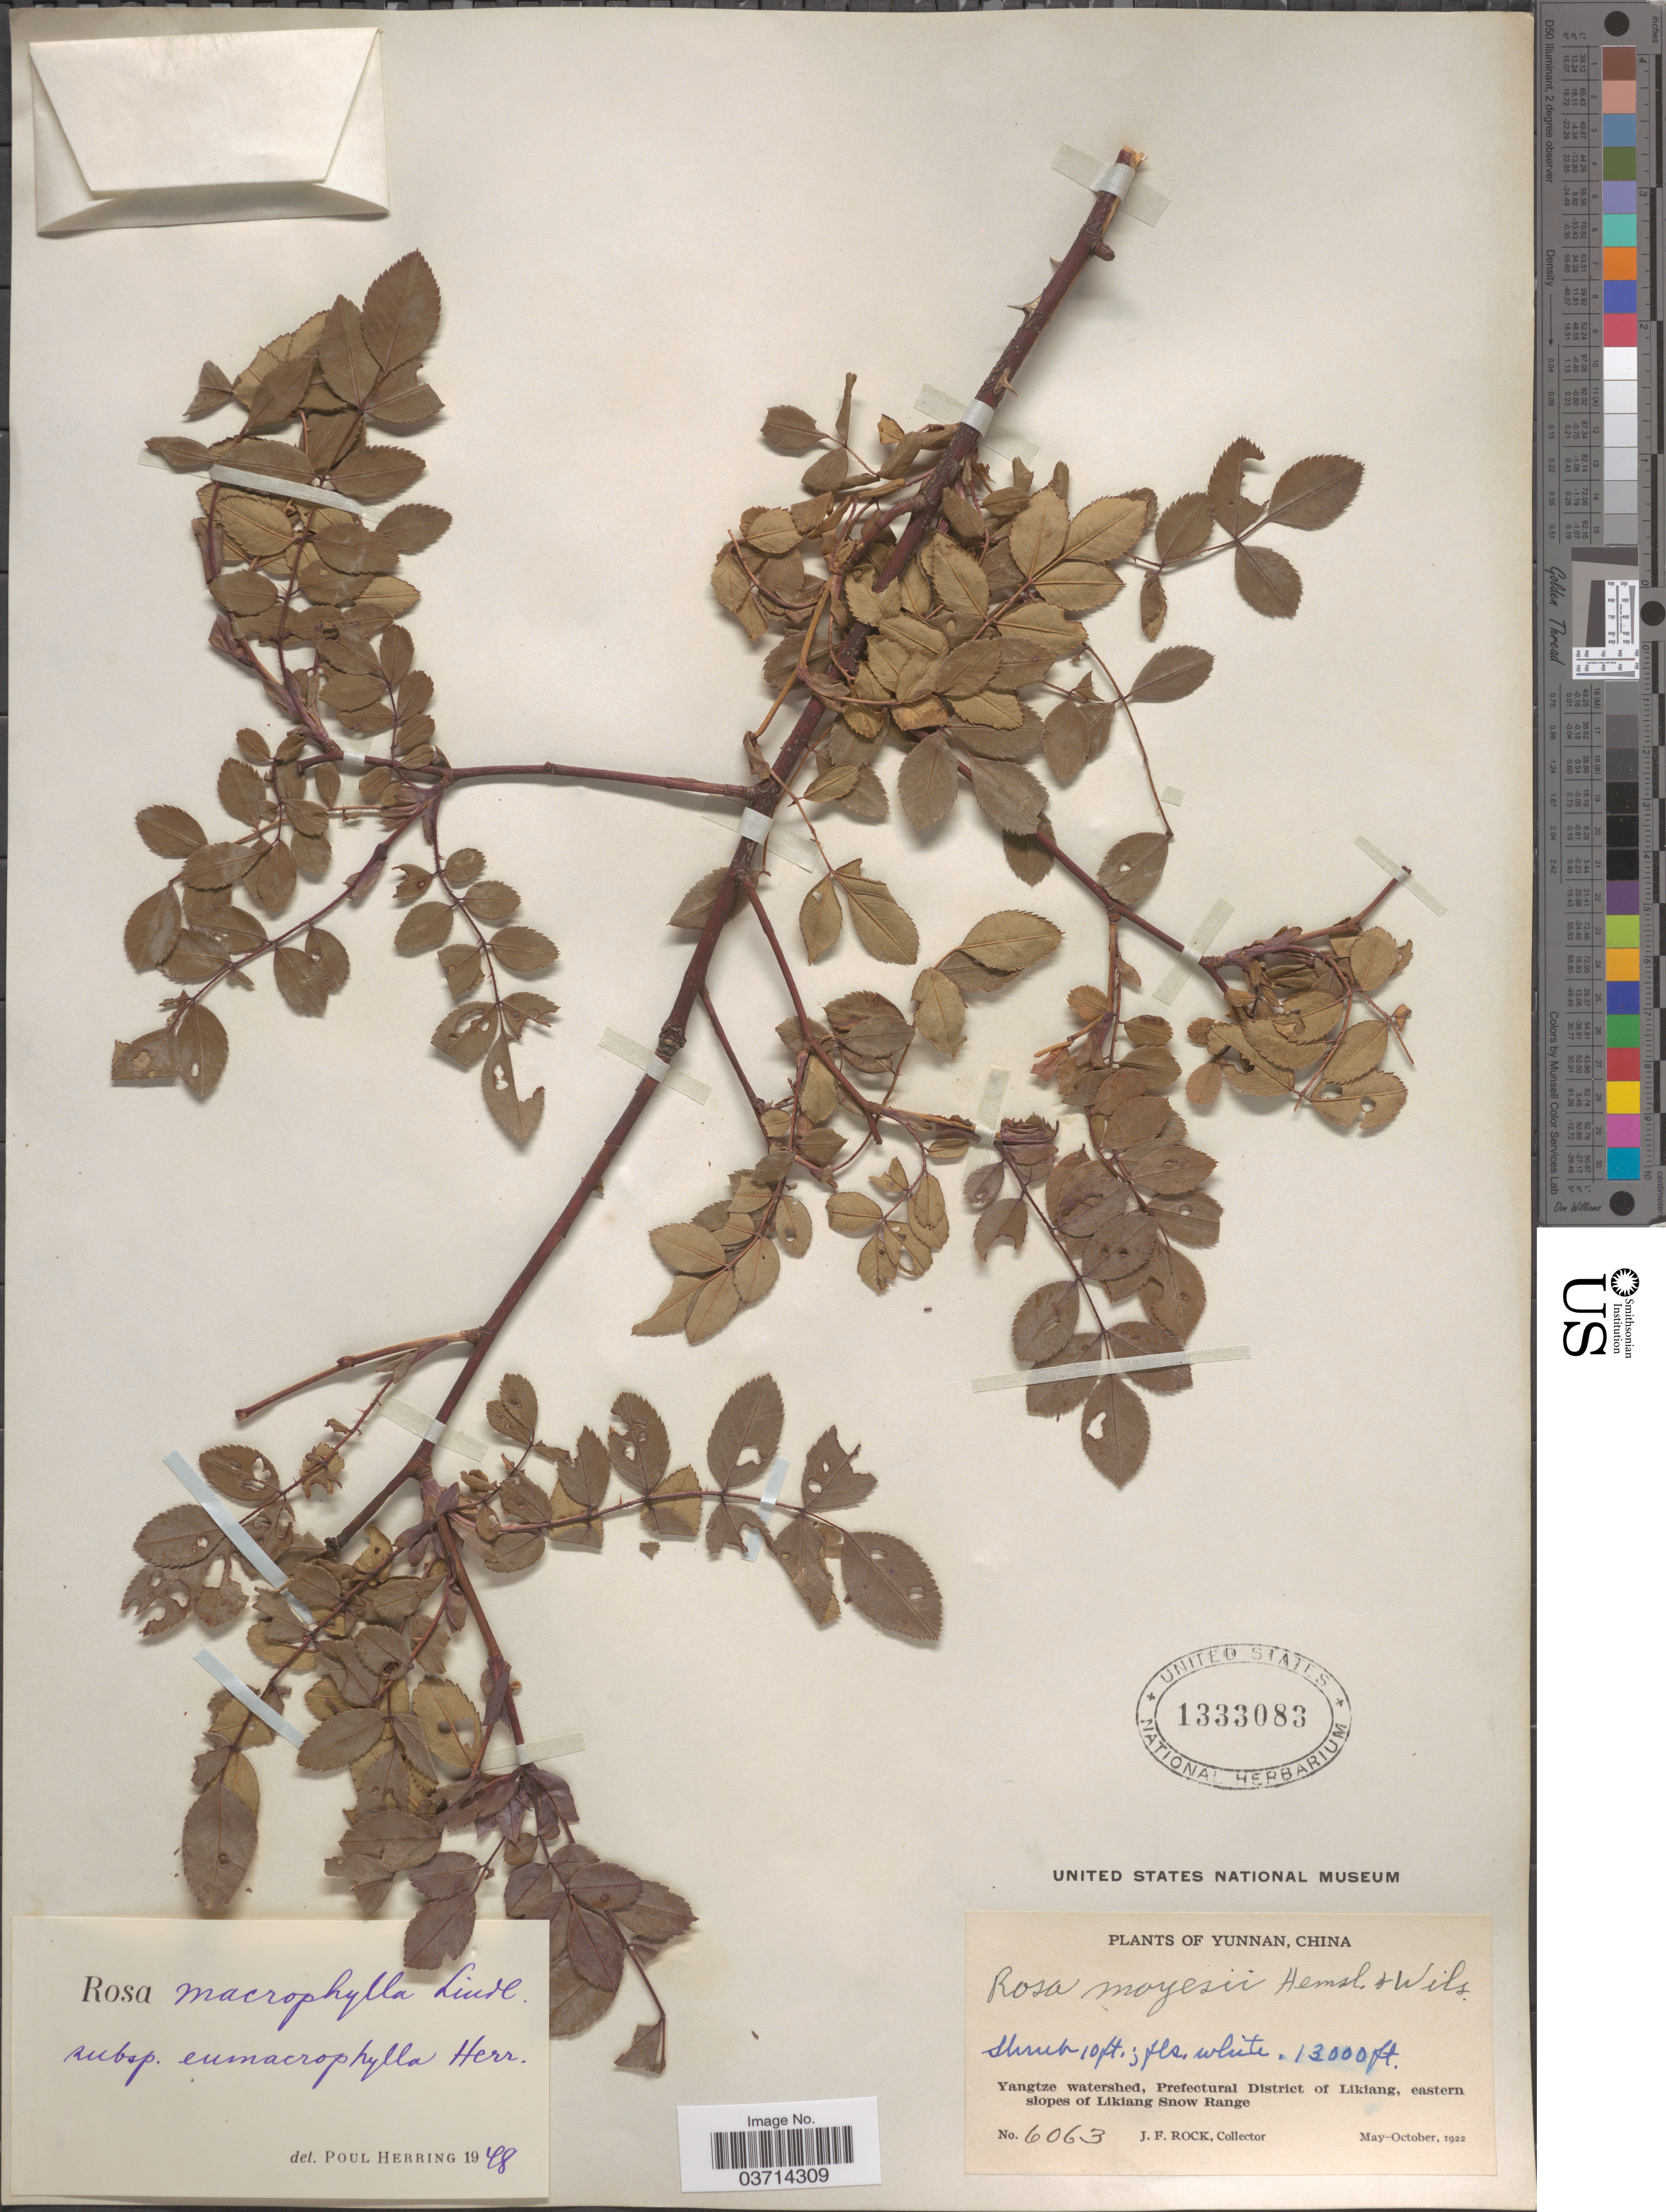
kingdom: Plantae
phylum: Tracheophyta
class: Magnoliopsida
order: Rosales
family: Rosaceae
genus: Rosa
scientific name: Rosa macrophylla var. macrophylla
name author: Lindl.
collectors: J. Rock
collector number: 6063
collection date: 1922-05/1922-10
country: China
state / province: Yunnan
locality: Yangtze watershed, Prefectural District of Likiang, eastern slopes of Likiang Snow Range.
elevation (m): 3962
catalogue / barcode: US 1333083